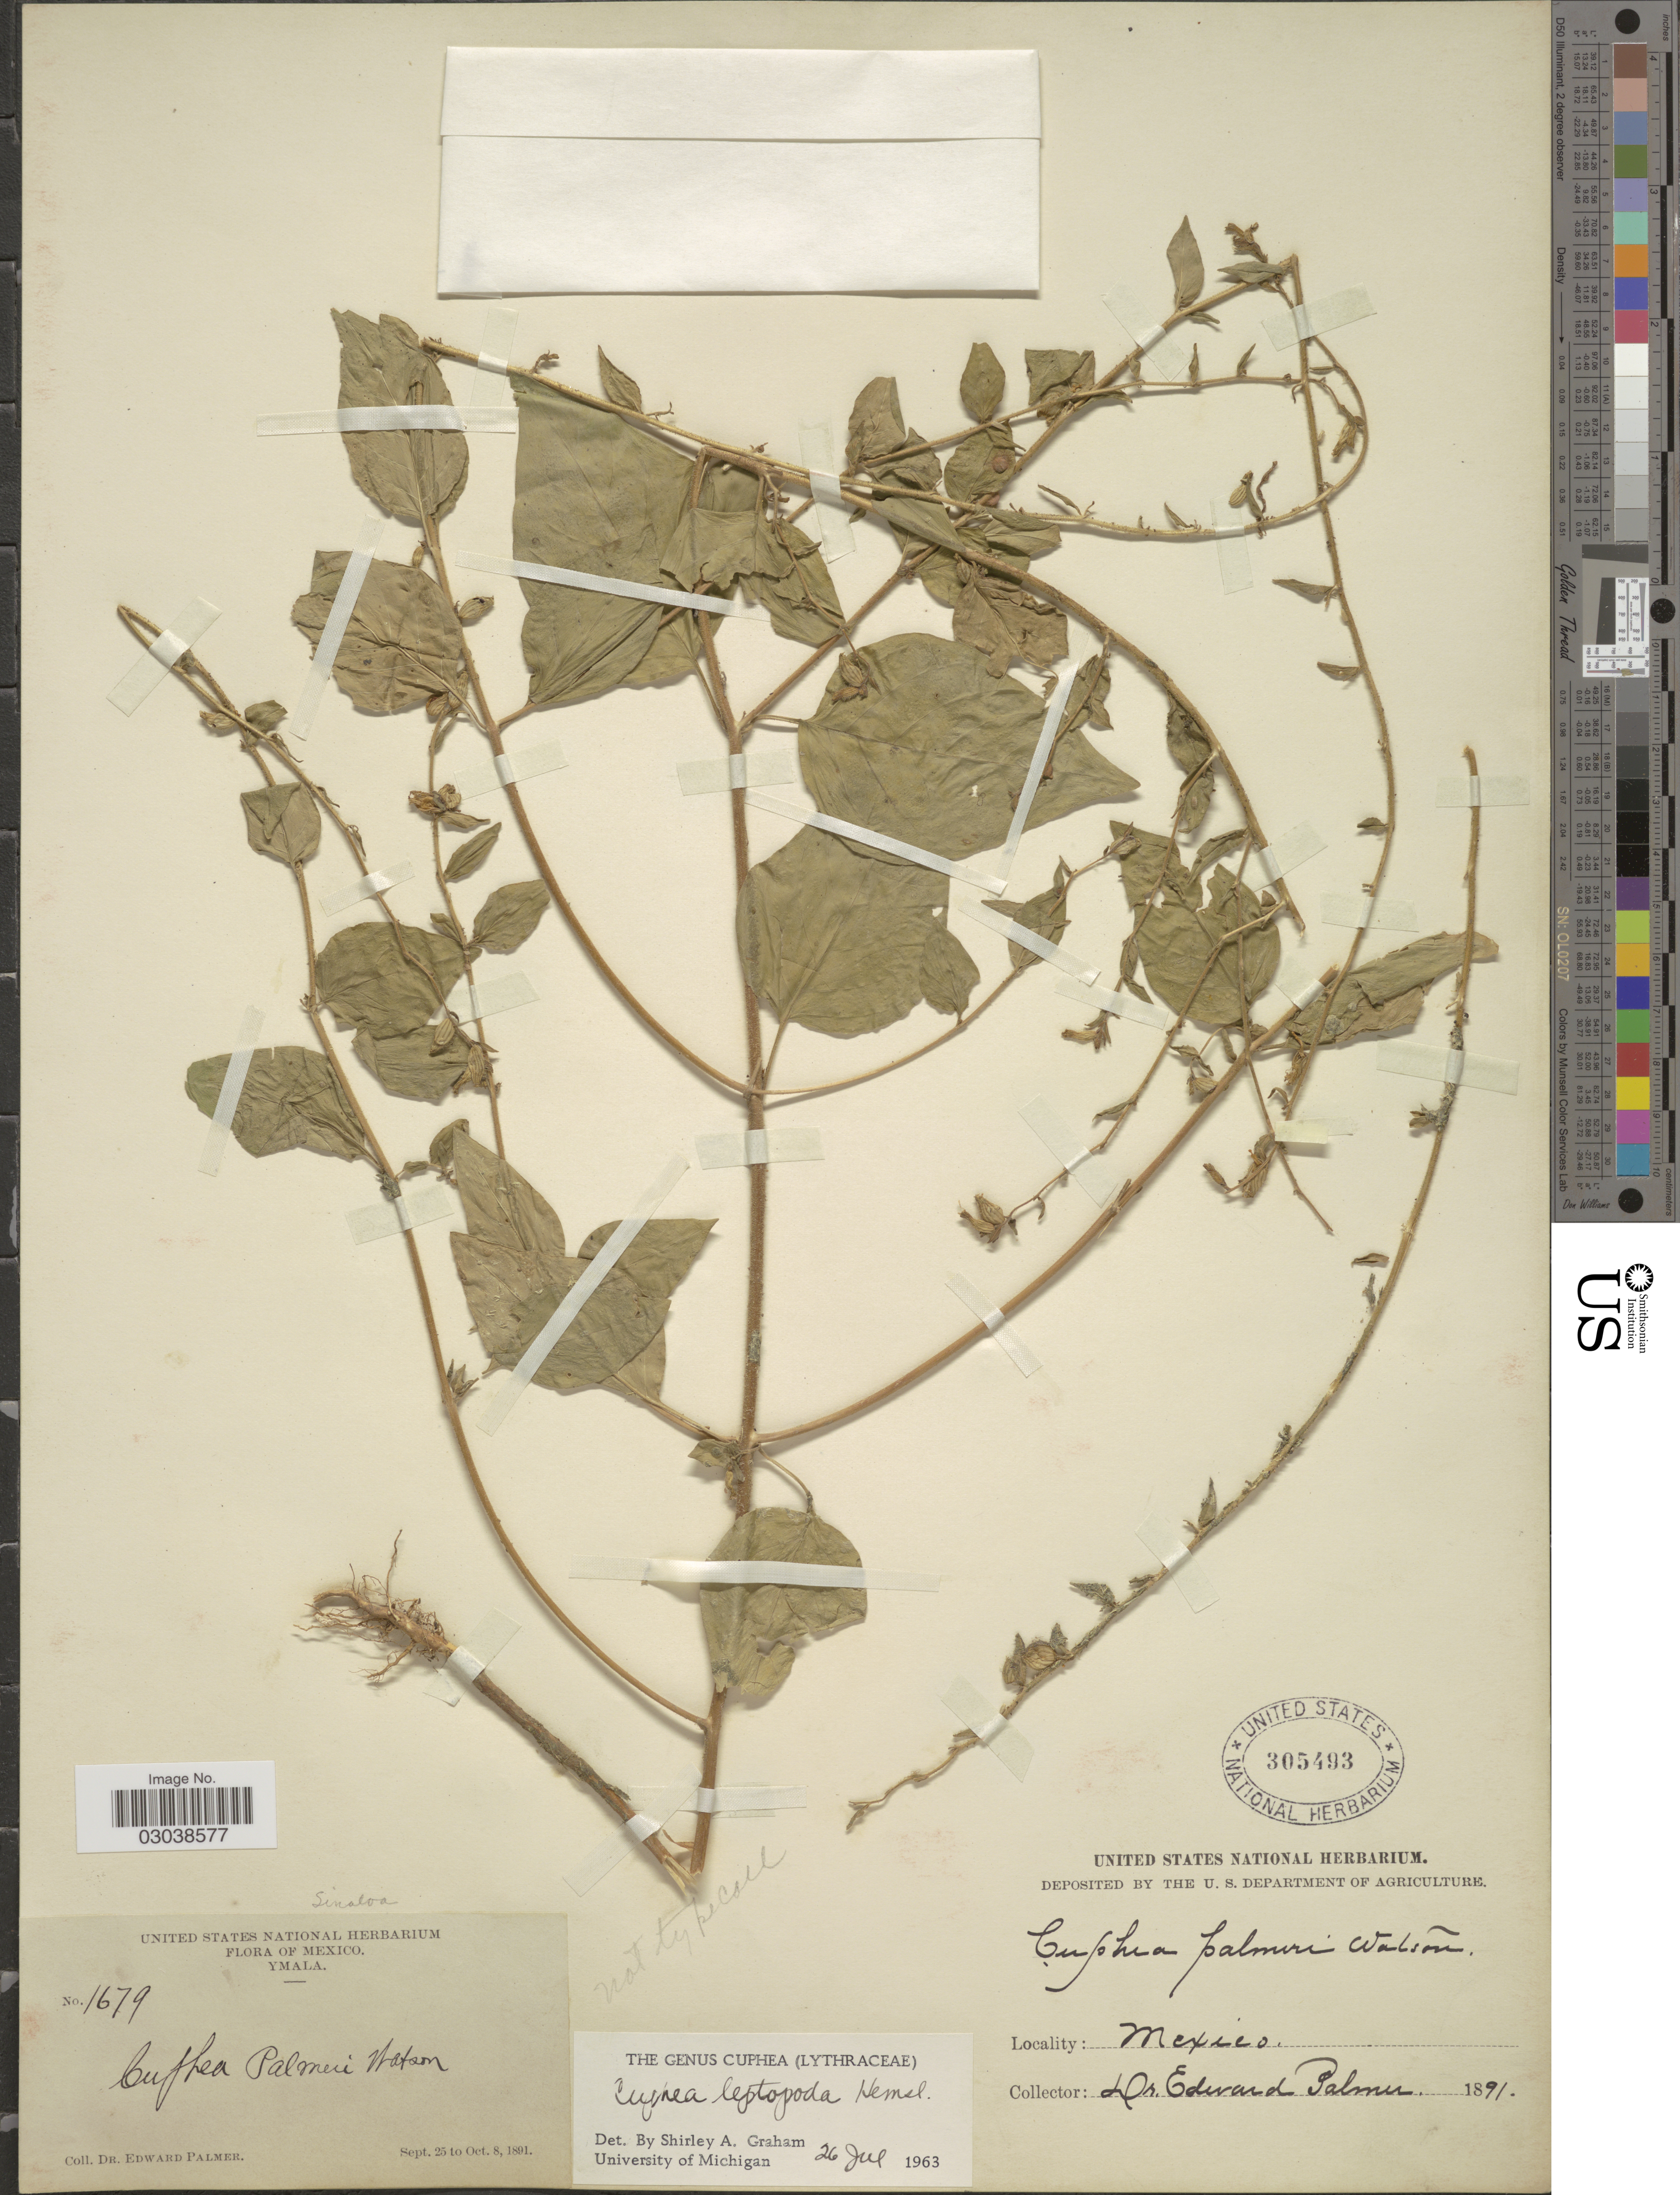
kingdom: Plantae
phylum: Tracheophyta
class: Magnoliopsida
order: Myrtales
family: Lythraceae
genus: Cuphea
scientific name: Cuphea leptopoda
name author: Hemsl.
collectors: E. Palmer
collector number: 1679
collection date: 1891-09-25/1891-10-08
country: Mexico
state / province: Sinaloa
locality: Ymala.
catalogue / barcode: US 305493